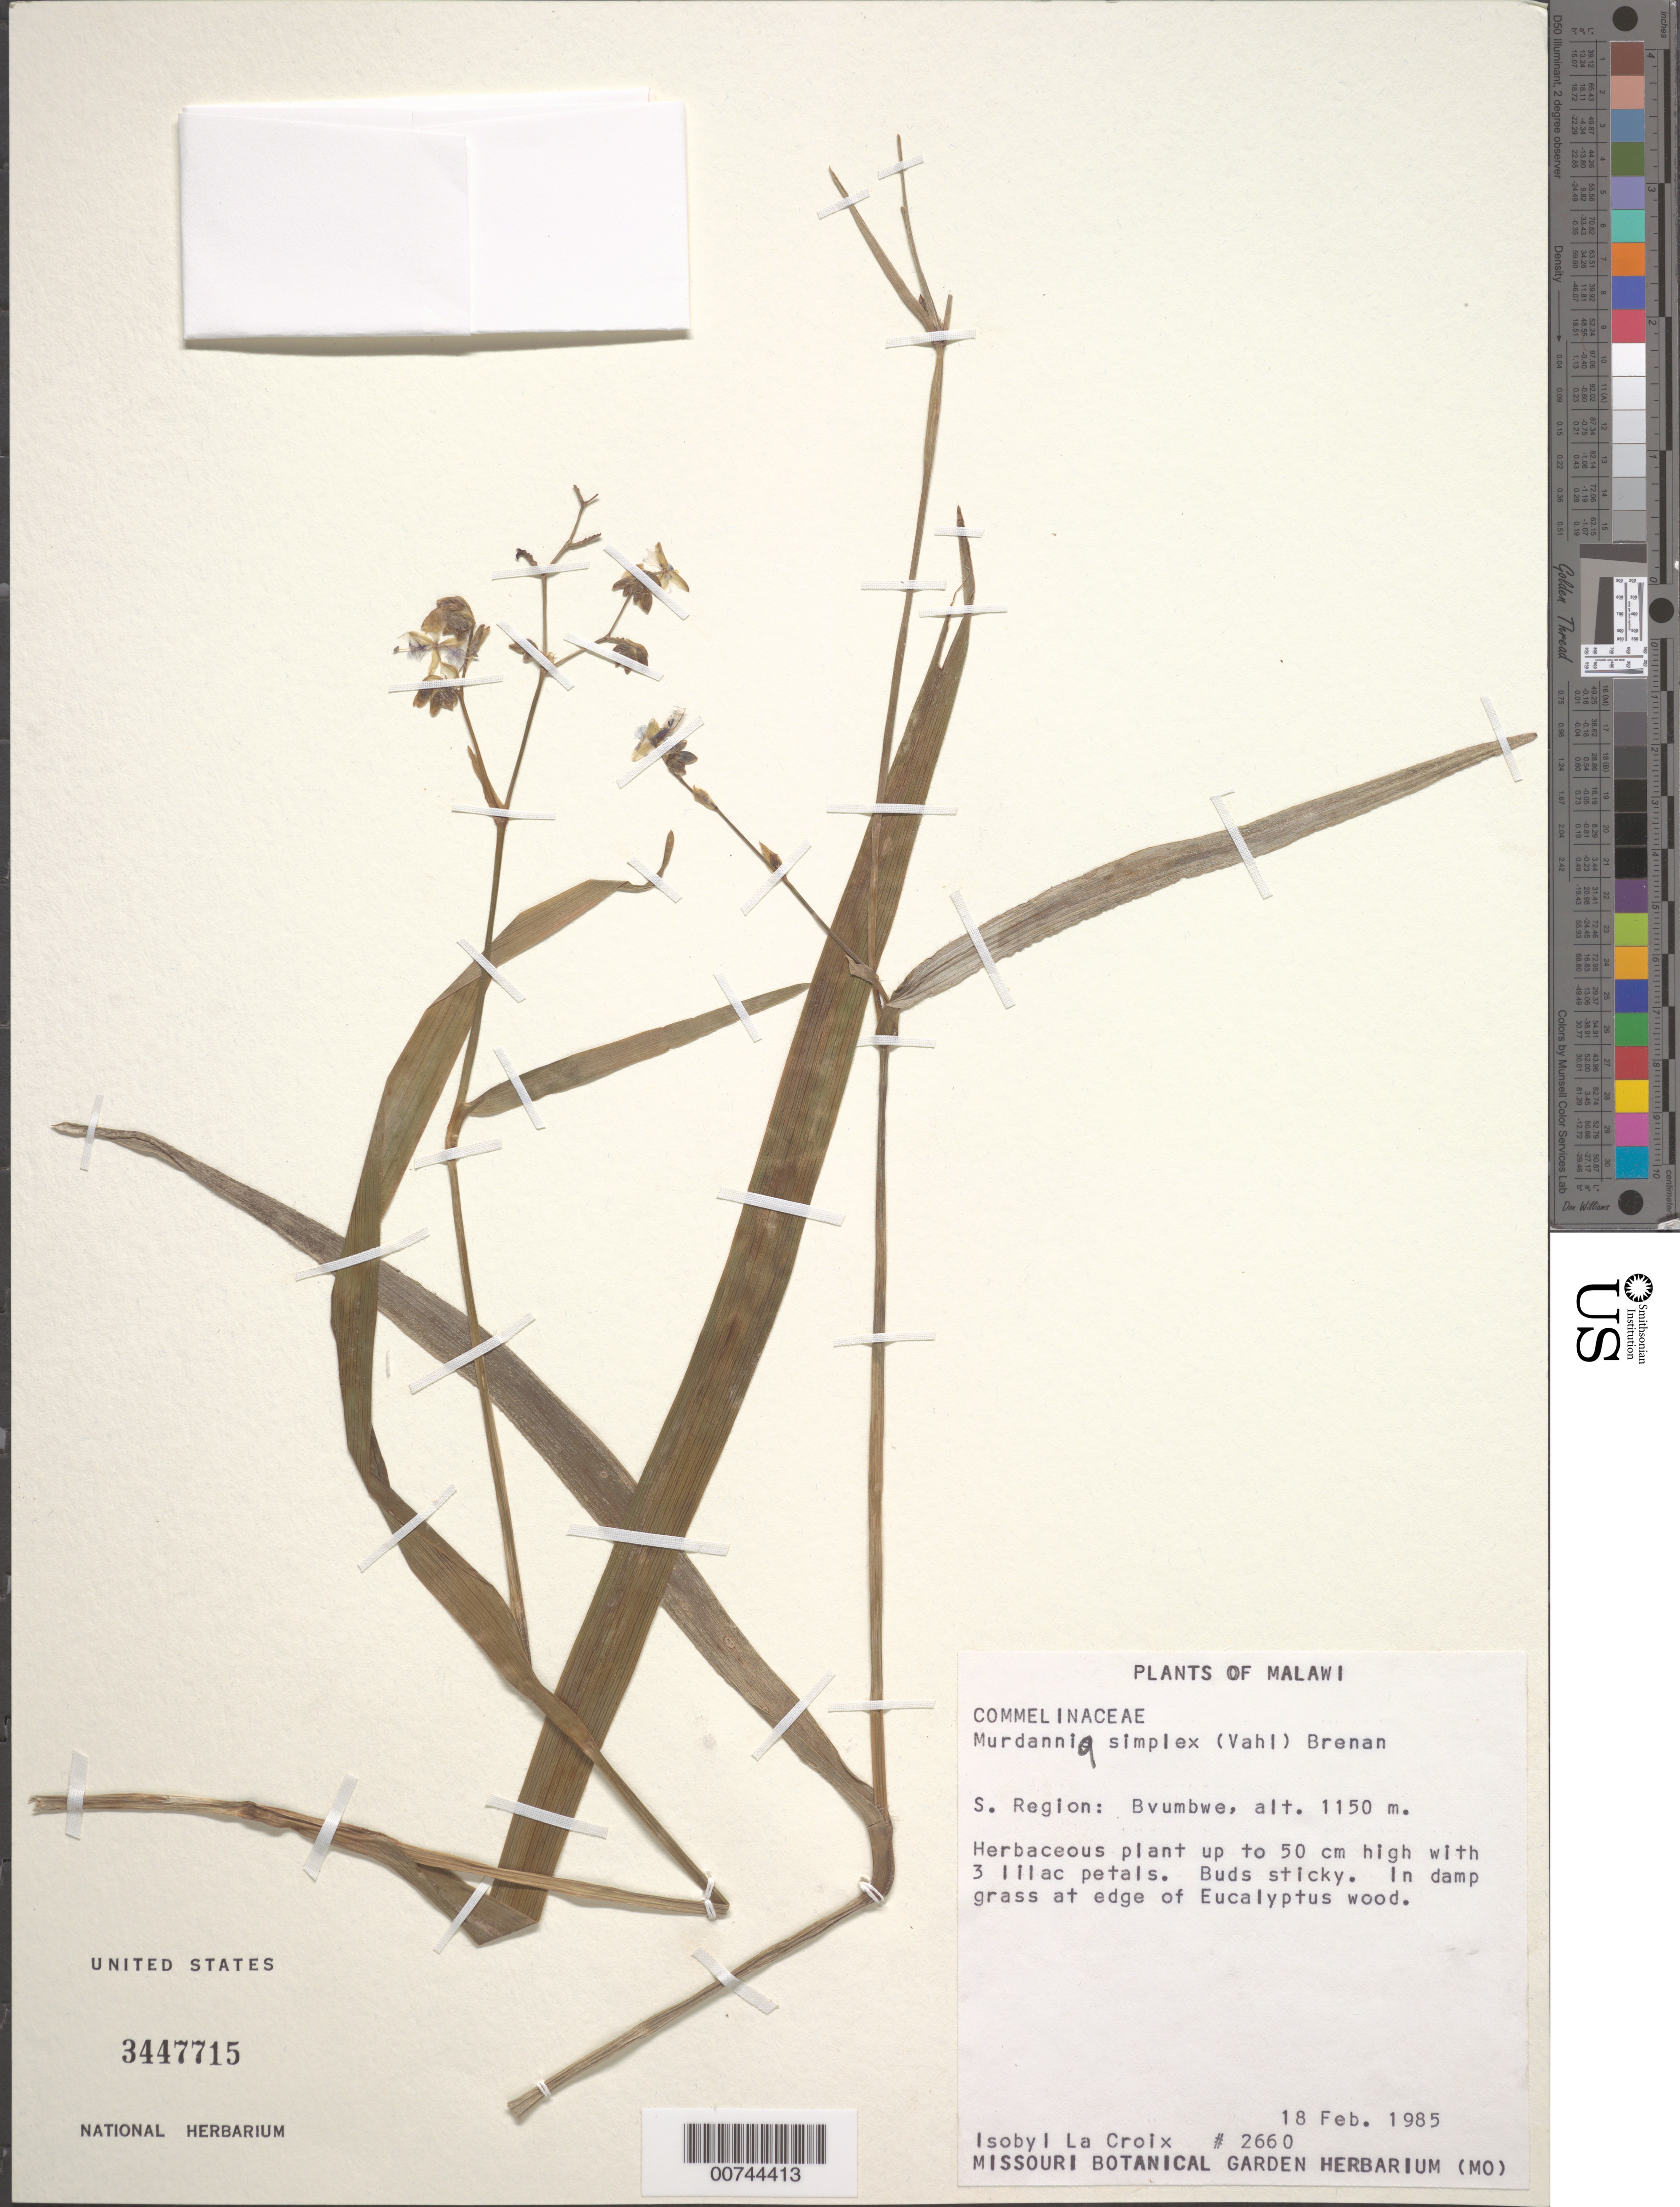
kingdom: Plantae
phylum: Tracheophyta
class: Liliopsida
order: Commelinales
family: Commelinaceae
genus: Murdannia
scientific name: Murdannia simplex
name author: (Vahl) Brenan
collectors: I. la Croix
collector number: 2660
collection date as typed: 18 Feb 1985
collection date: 1985-02-18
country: Malawi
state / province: Southern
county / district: Thyolo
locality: Bvumbwe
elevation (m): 1150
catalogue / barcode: US 3447715